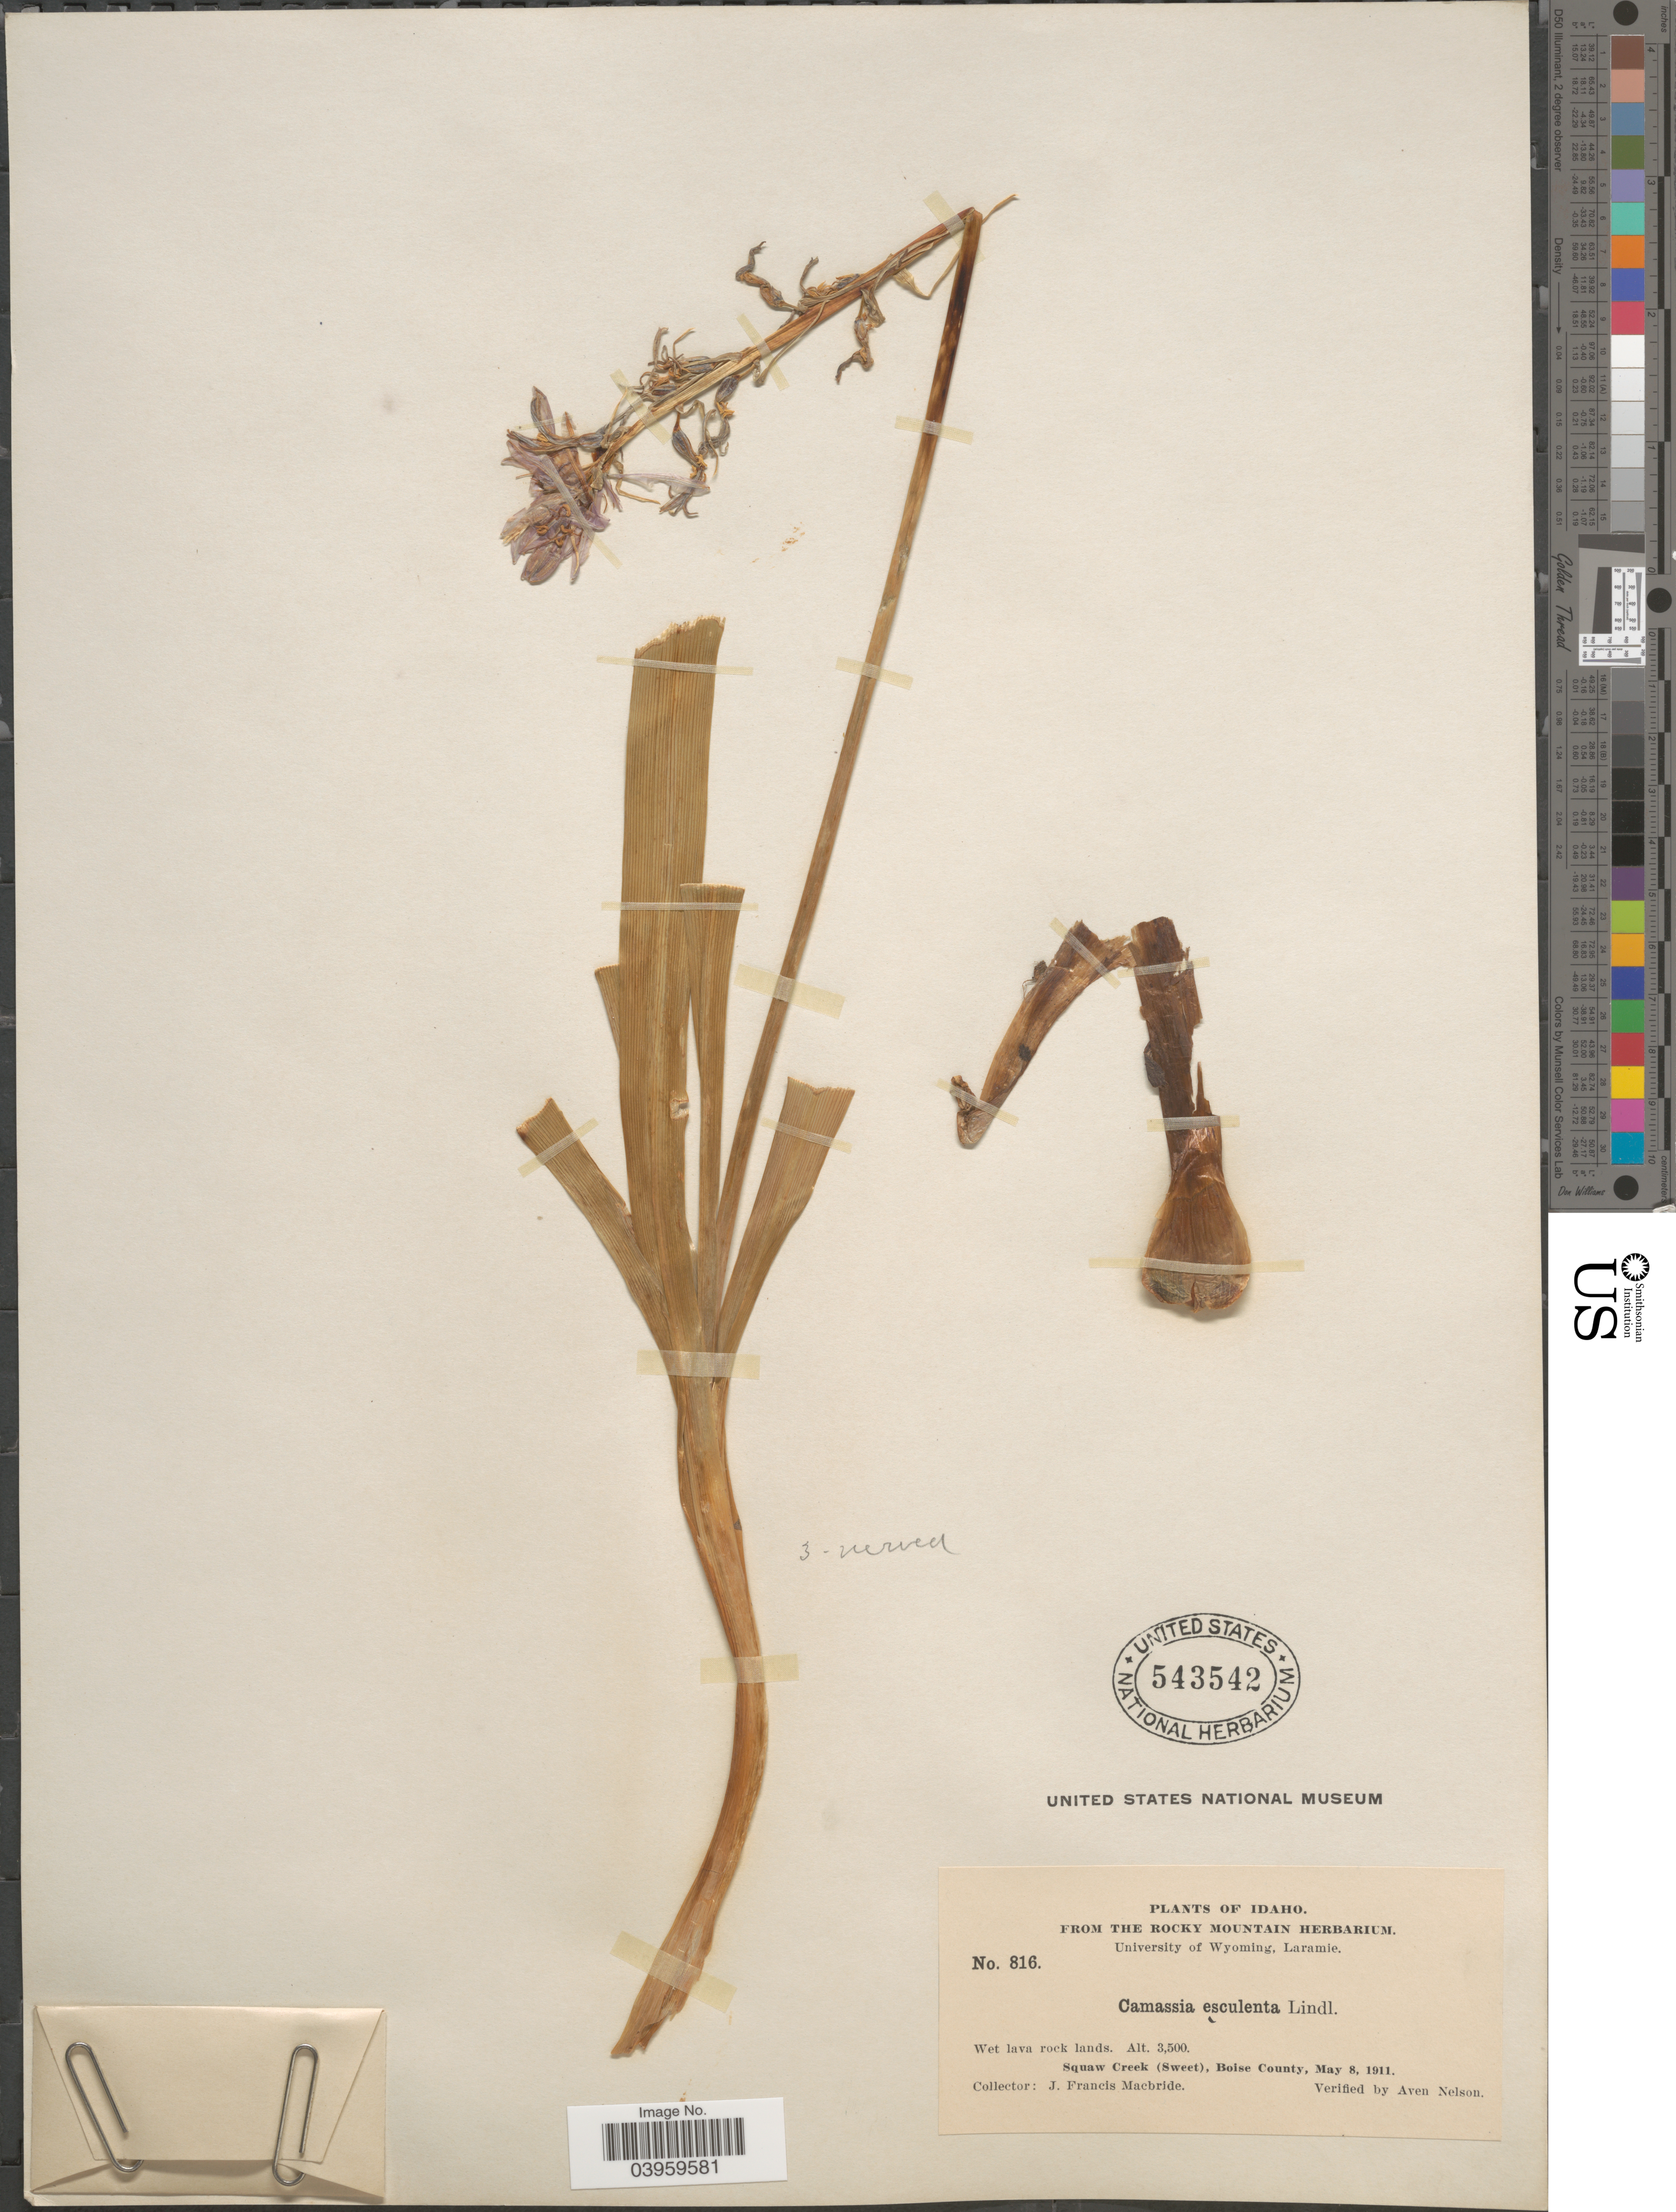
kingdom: Plantae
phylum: Tracheophyta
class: Liliopsida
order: Asparagales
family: Asparagaceae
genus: Camassia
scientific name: Camassia quamash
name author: (Pursh) Greene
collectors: J. F. Macbride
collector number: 816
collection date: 1911-05-08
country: United States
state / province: Idaho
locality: Squaw Creek (Sweet), Boise County.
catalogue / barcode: US 543542